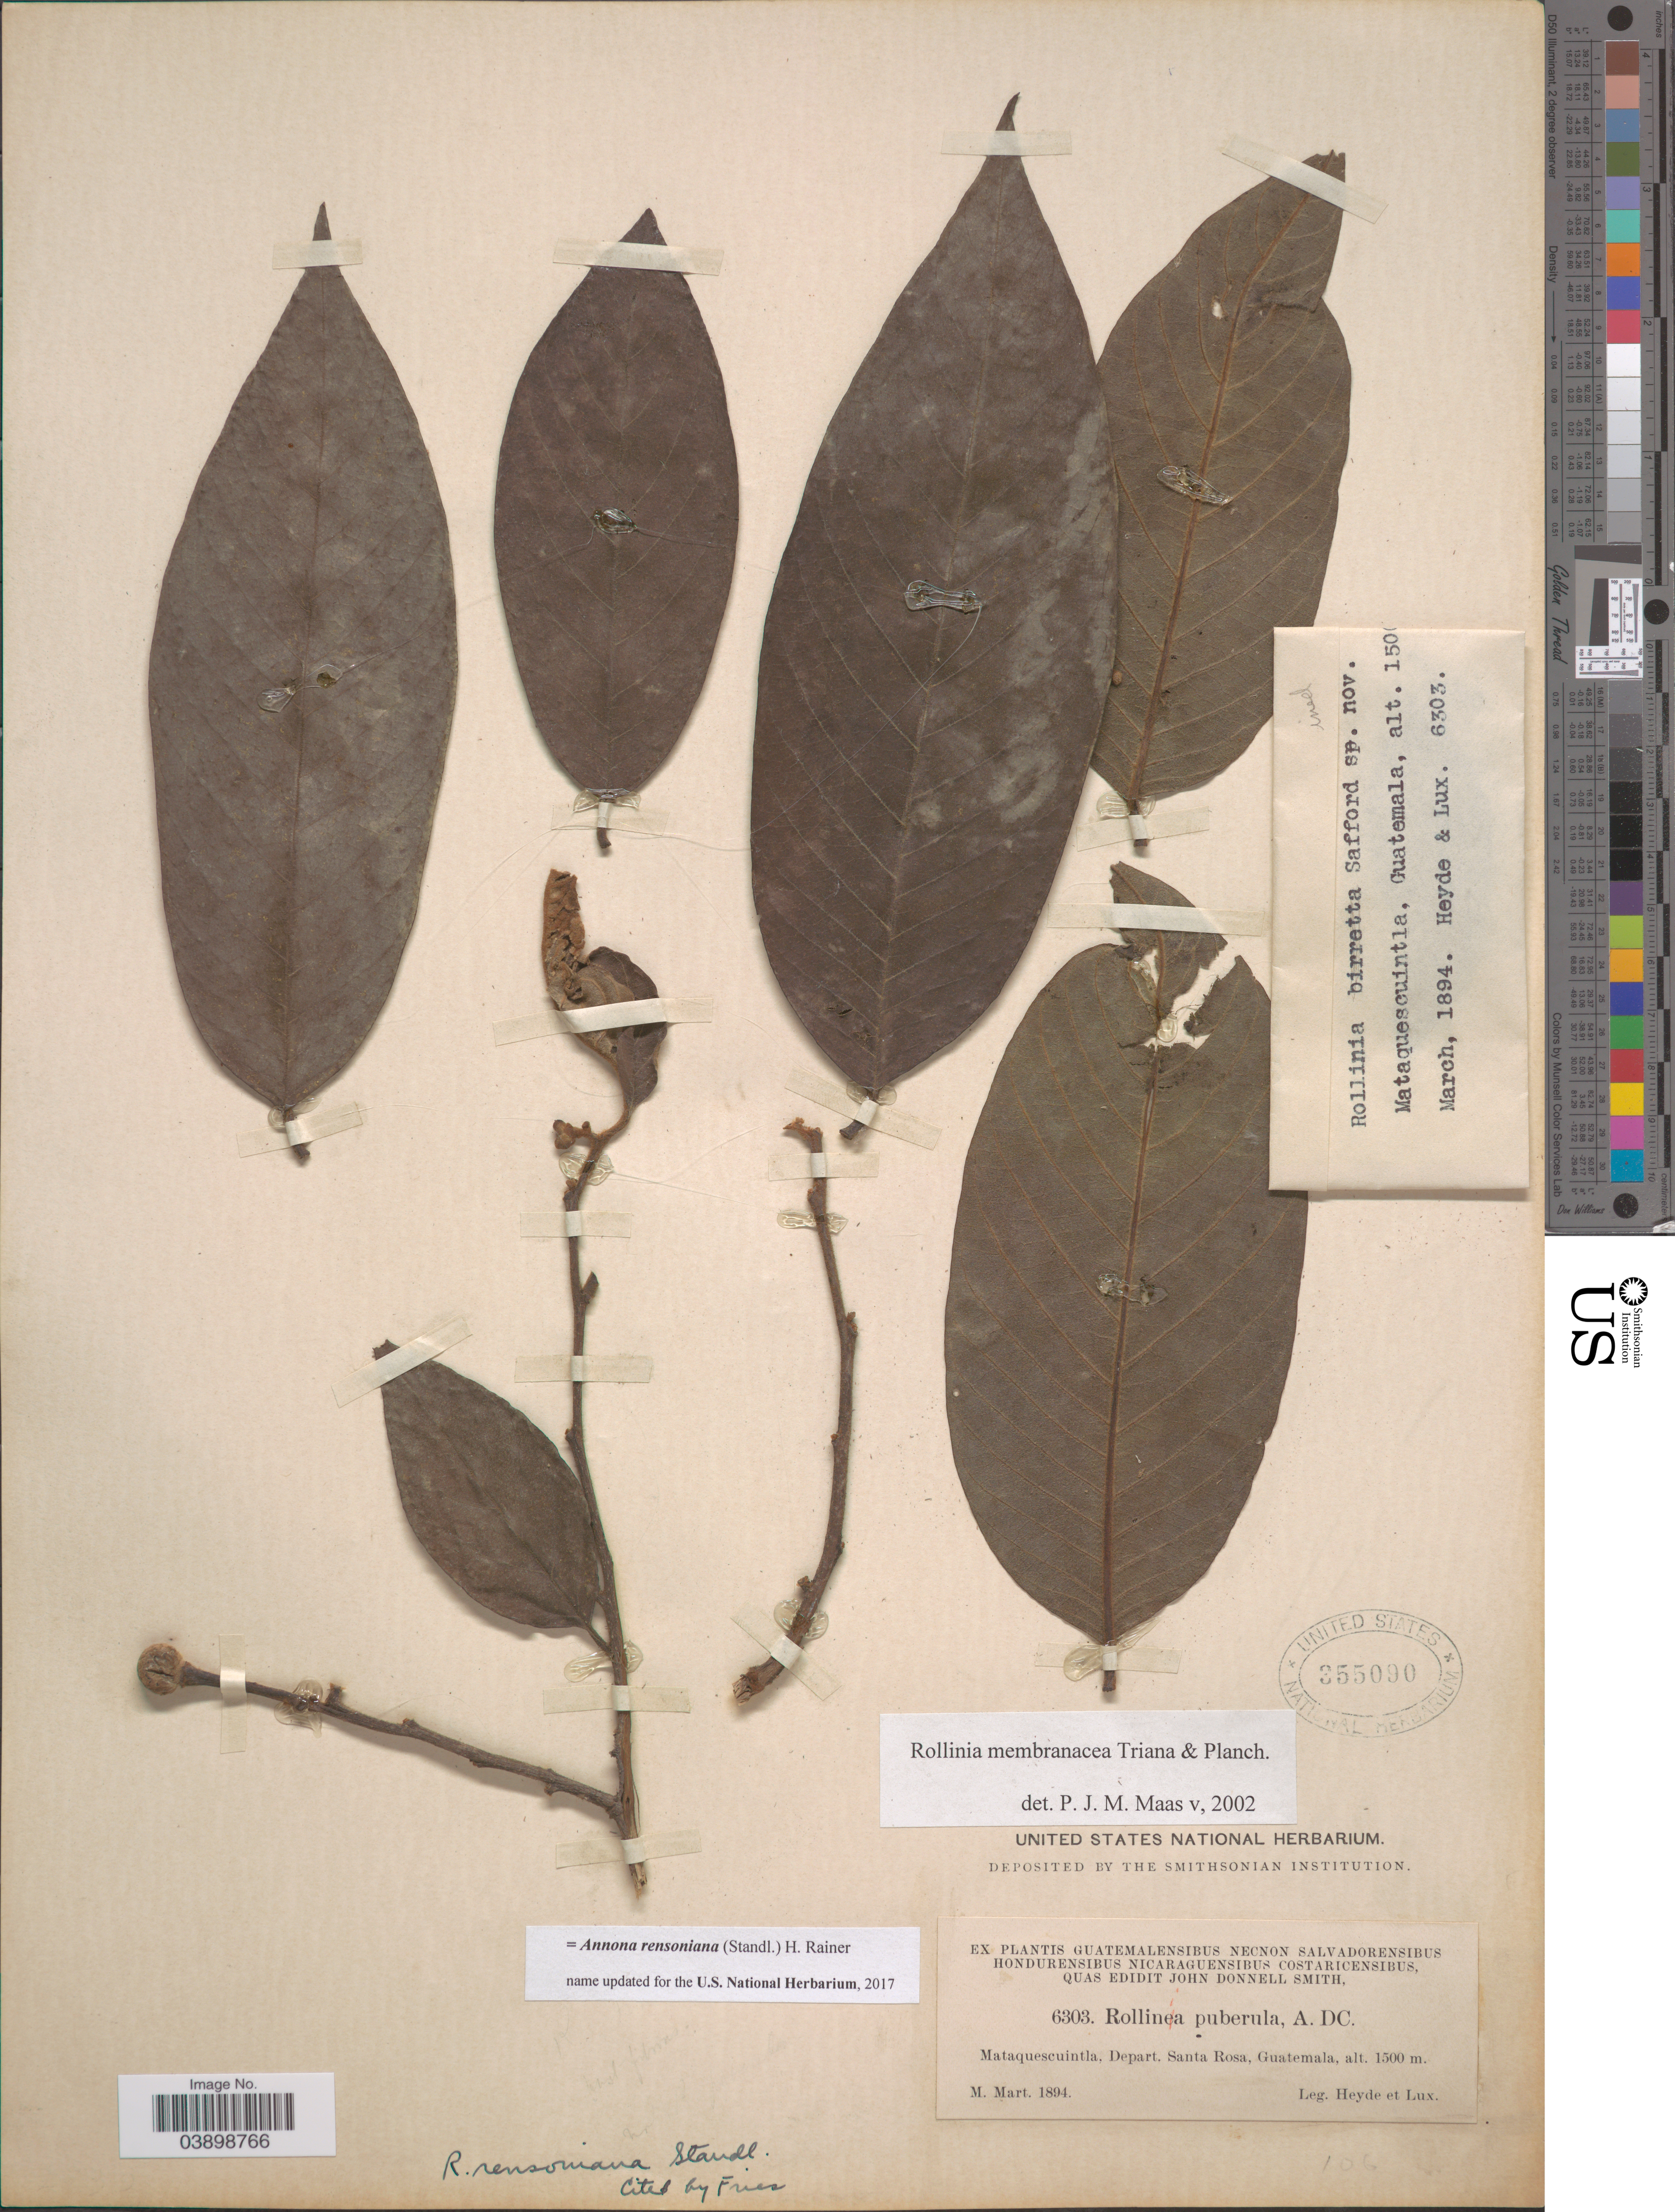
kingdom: Plantae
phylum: Tracheophyta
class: Magnoliopsida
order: Magnoliales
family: Annonaceae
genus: Annona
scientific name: Annona rensoniana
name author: (Standl.) H. Rainer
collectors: Heyde & Lux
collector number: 6303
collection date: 1894-03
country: Guatemala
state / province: Santa Rosa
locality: Mataquescuintla, Depart. Santa Rosa.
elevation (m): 1500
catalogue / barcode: US 355090